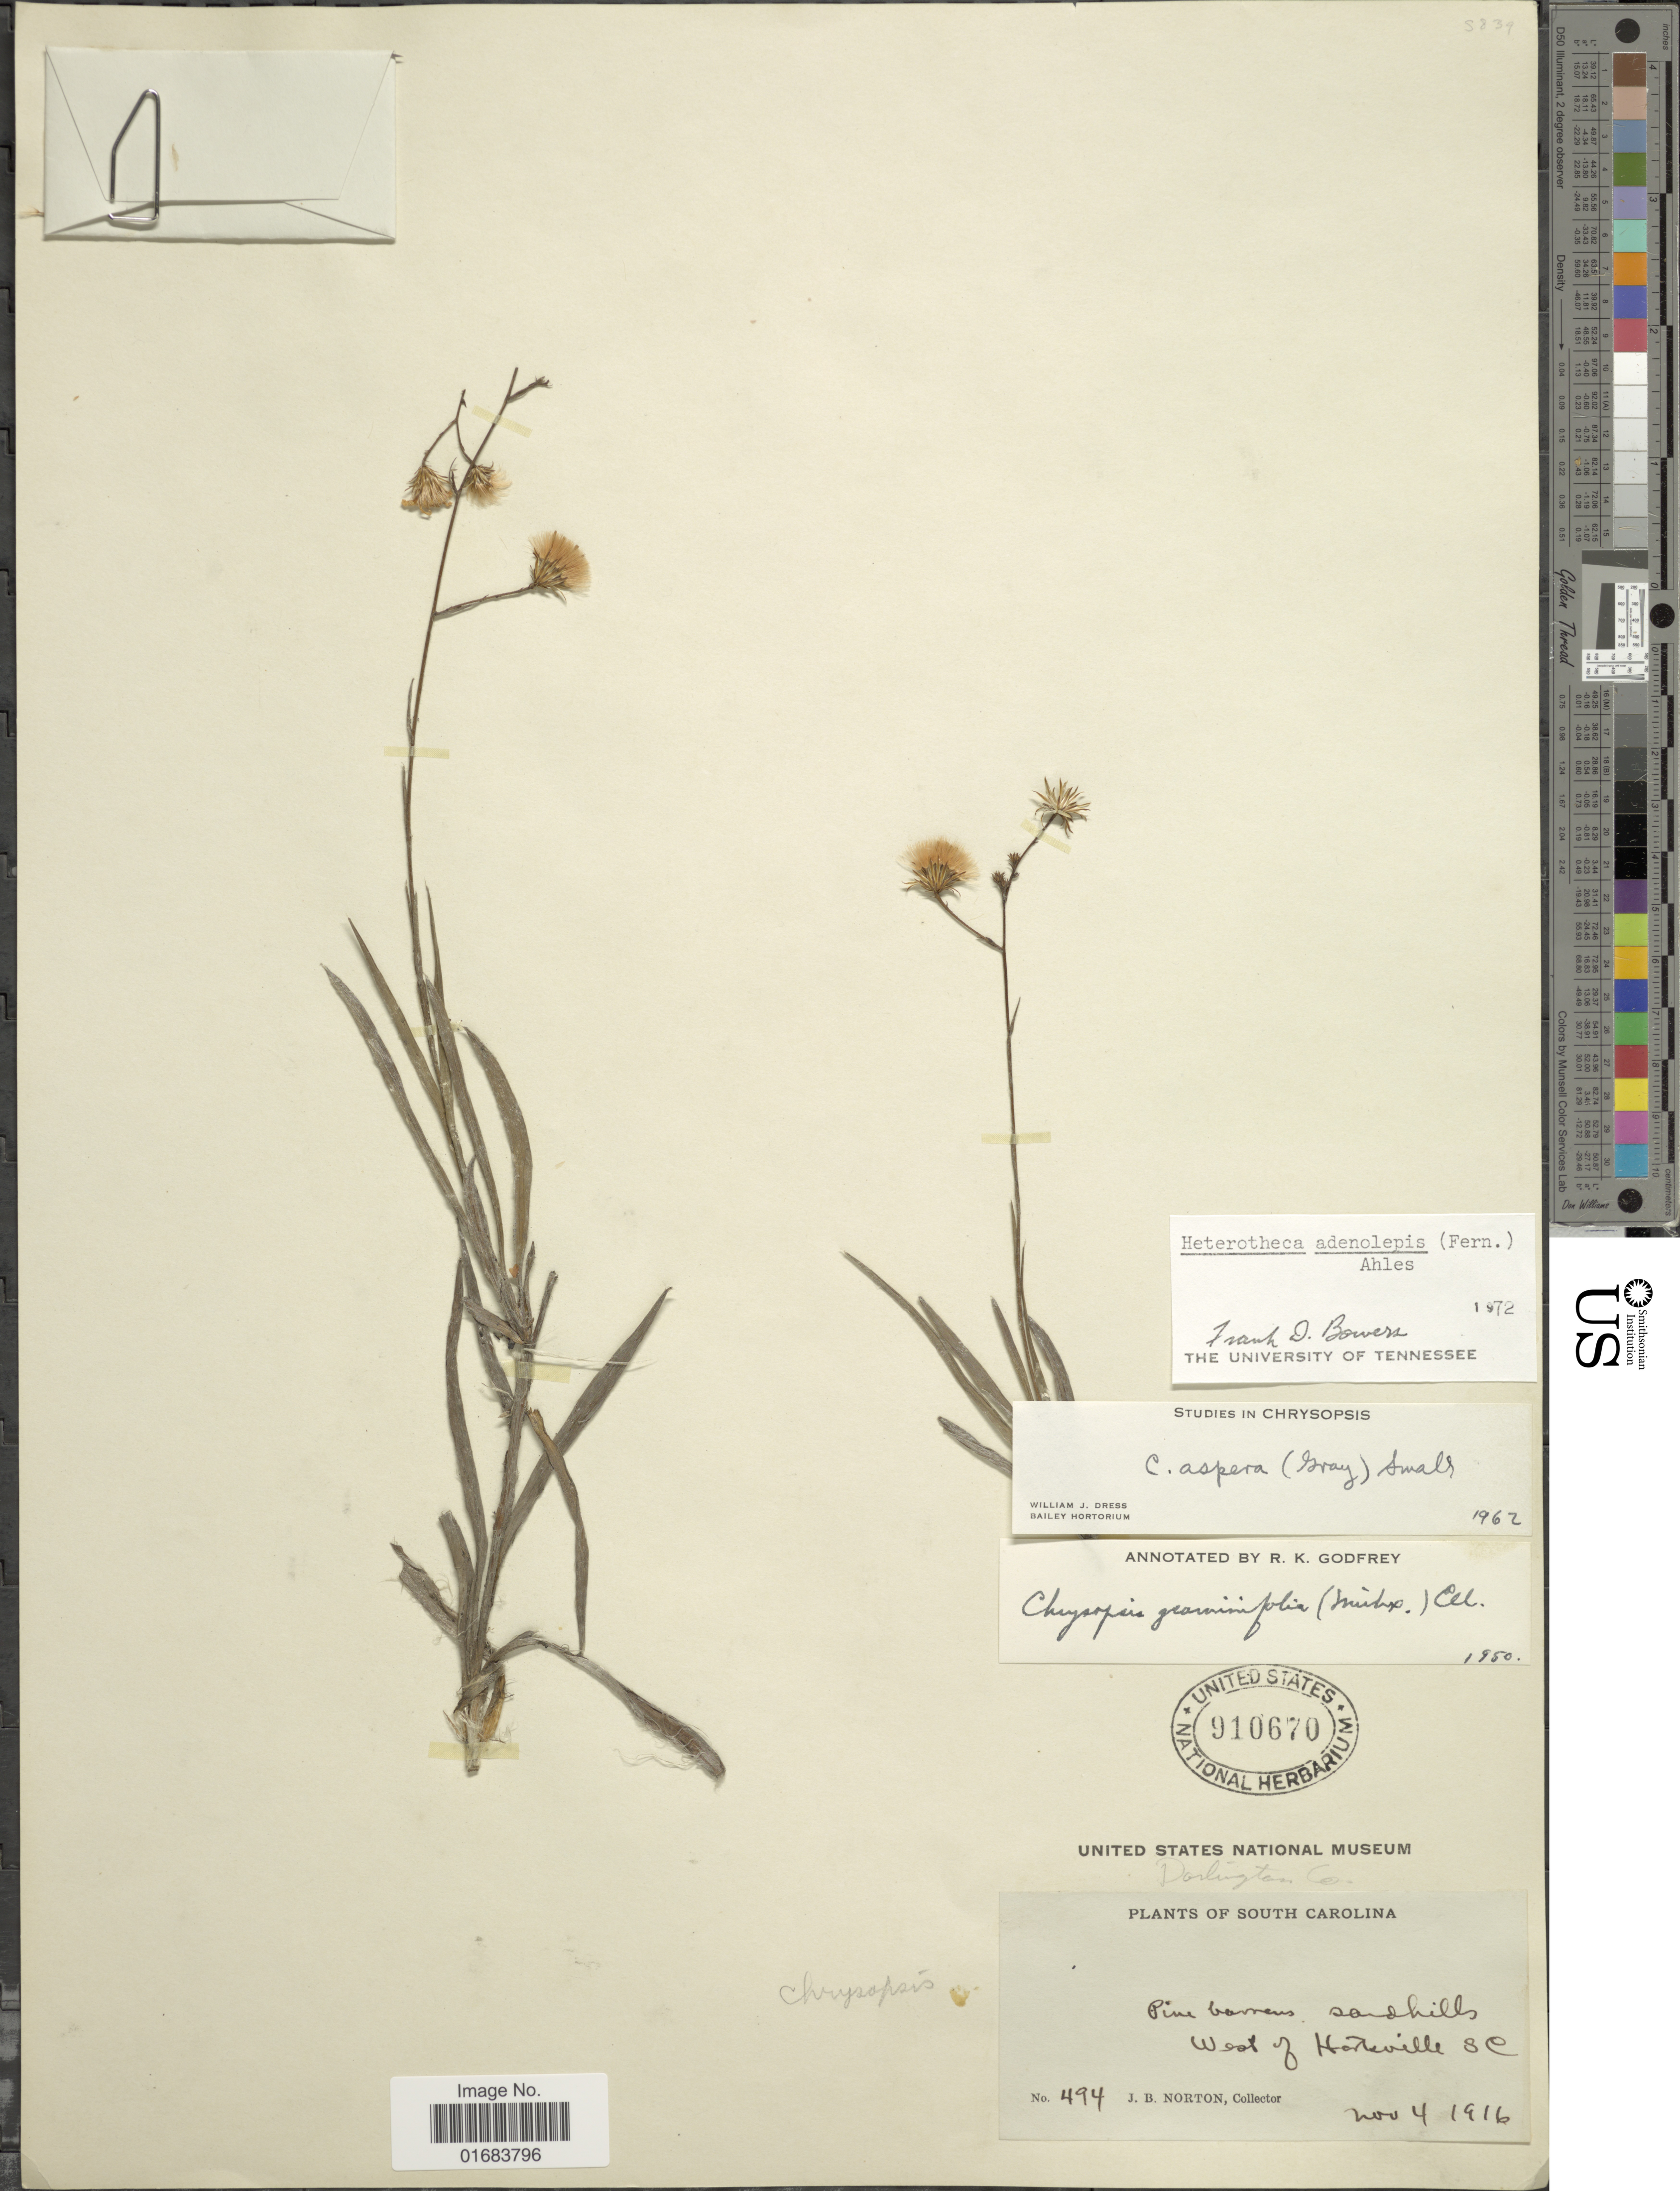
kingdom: Plantae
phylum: Tracheophyta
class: Magnoliopsida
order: Asterales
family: Asteraceae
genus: Pityopsis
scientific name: Pityopsis adenolepis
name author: (Fernald) Semple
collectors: J. B. Norton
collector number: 494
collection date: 1916-11-04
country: United States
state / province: South Carolina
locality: West of Hartsville.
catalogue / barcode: US 910670